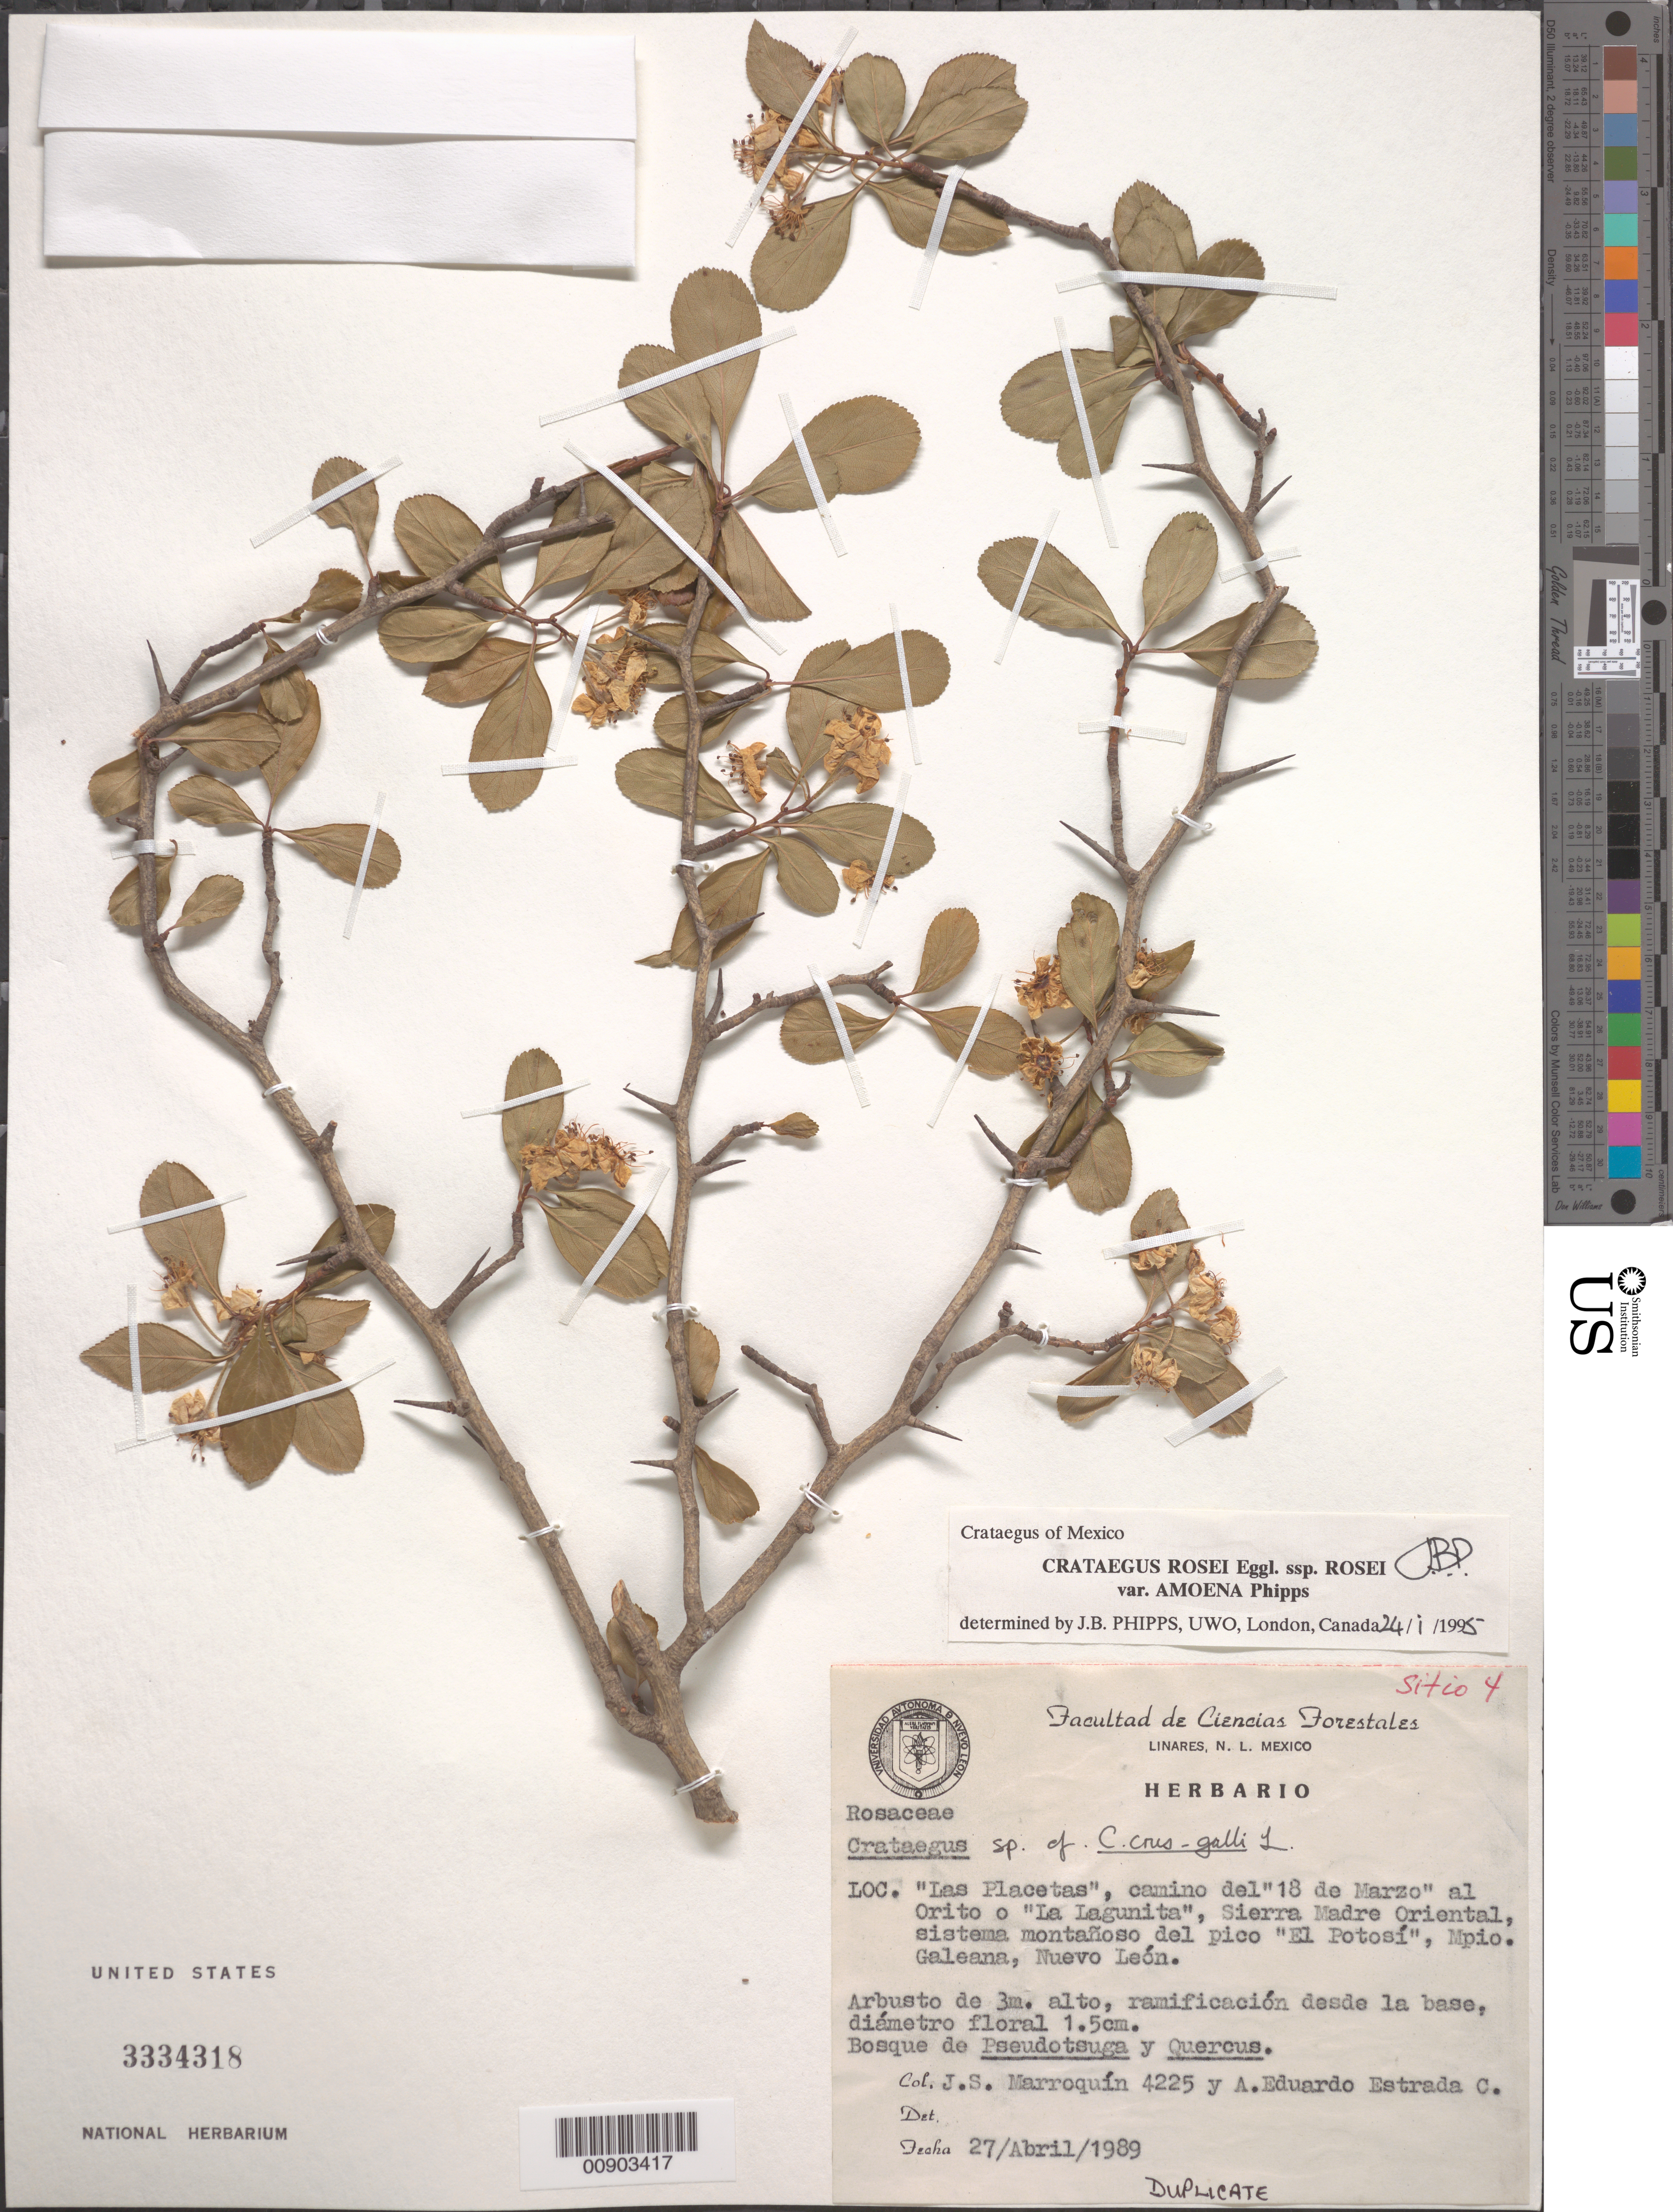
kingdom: Plantae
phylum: Tracheophyta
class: Magnoliopsida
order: Rosales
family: Rosaceae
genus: Crataegus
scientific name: Crataegus rosei var. amoena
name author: Eggl.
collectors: J. Marroquin & A. E. Estrada-C.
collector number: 4225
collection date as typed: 27 Apr 1989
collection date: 1989-04-27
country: Mexico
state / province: Nuevo León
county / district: Galeana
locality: Las Placetas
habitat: Bosque de Pseudotsuga y Quercus.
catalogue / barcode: US 3334318